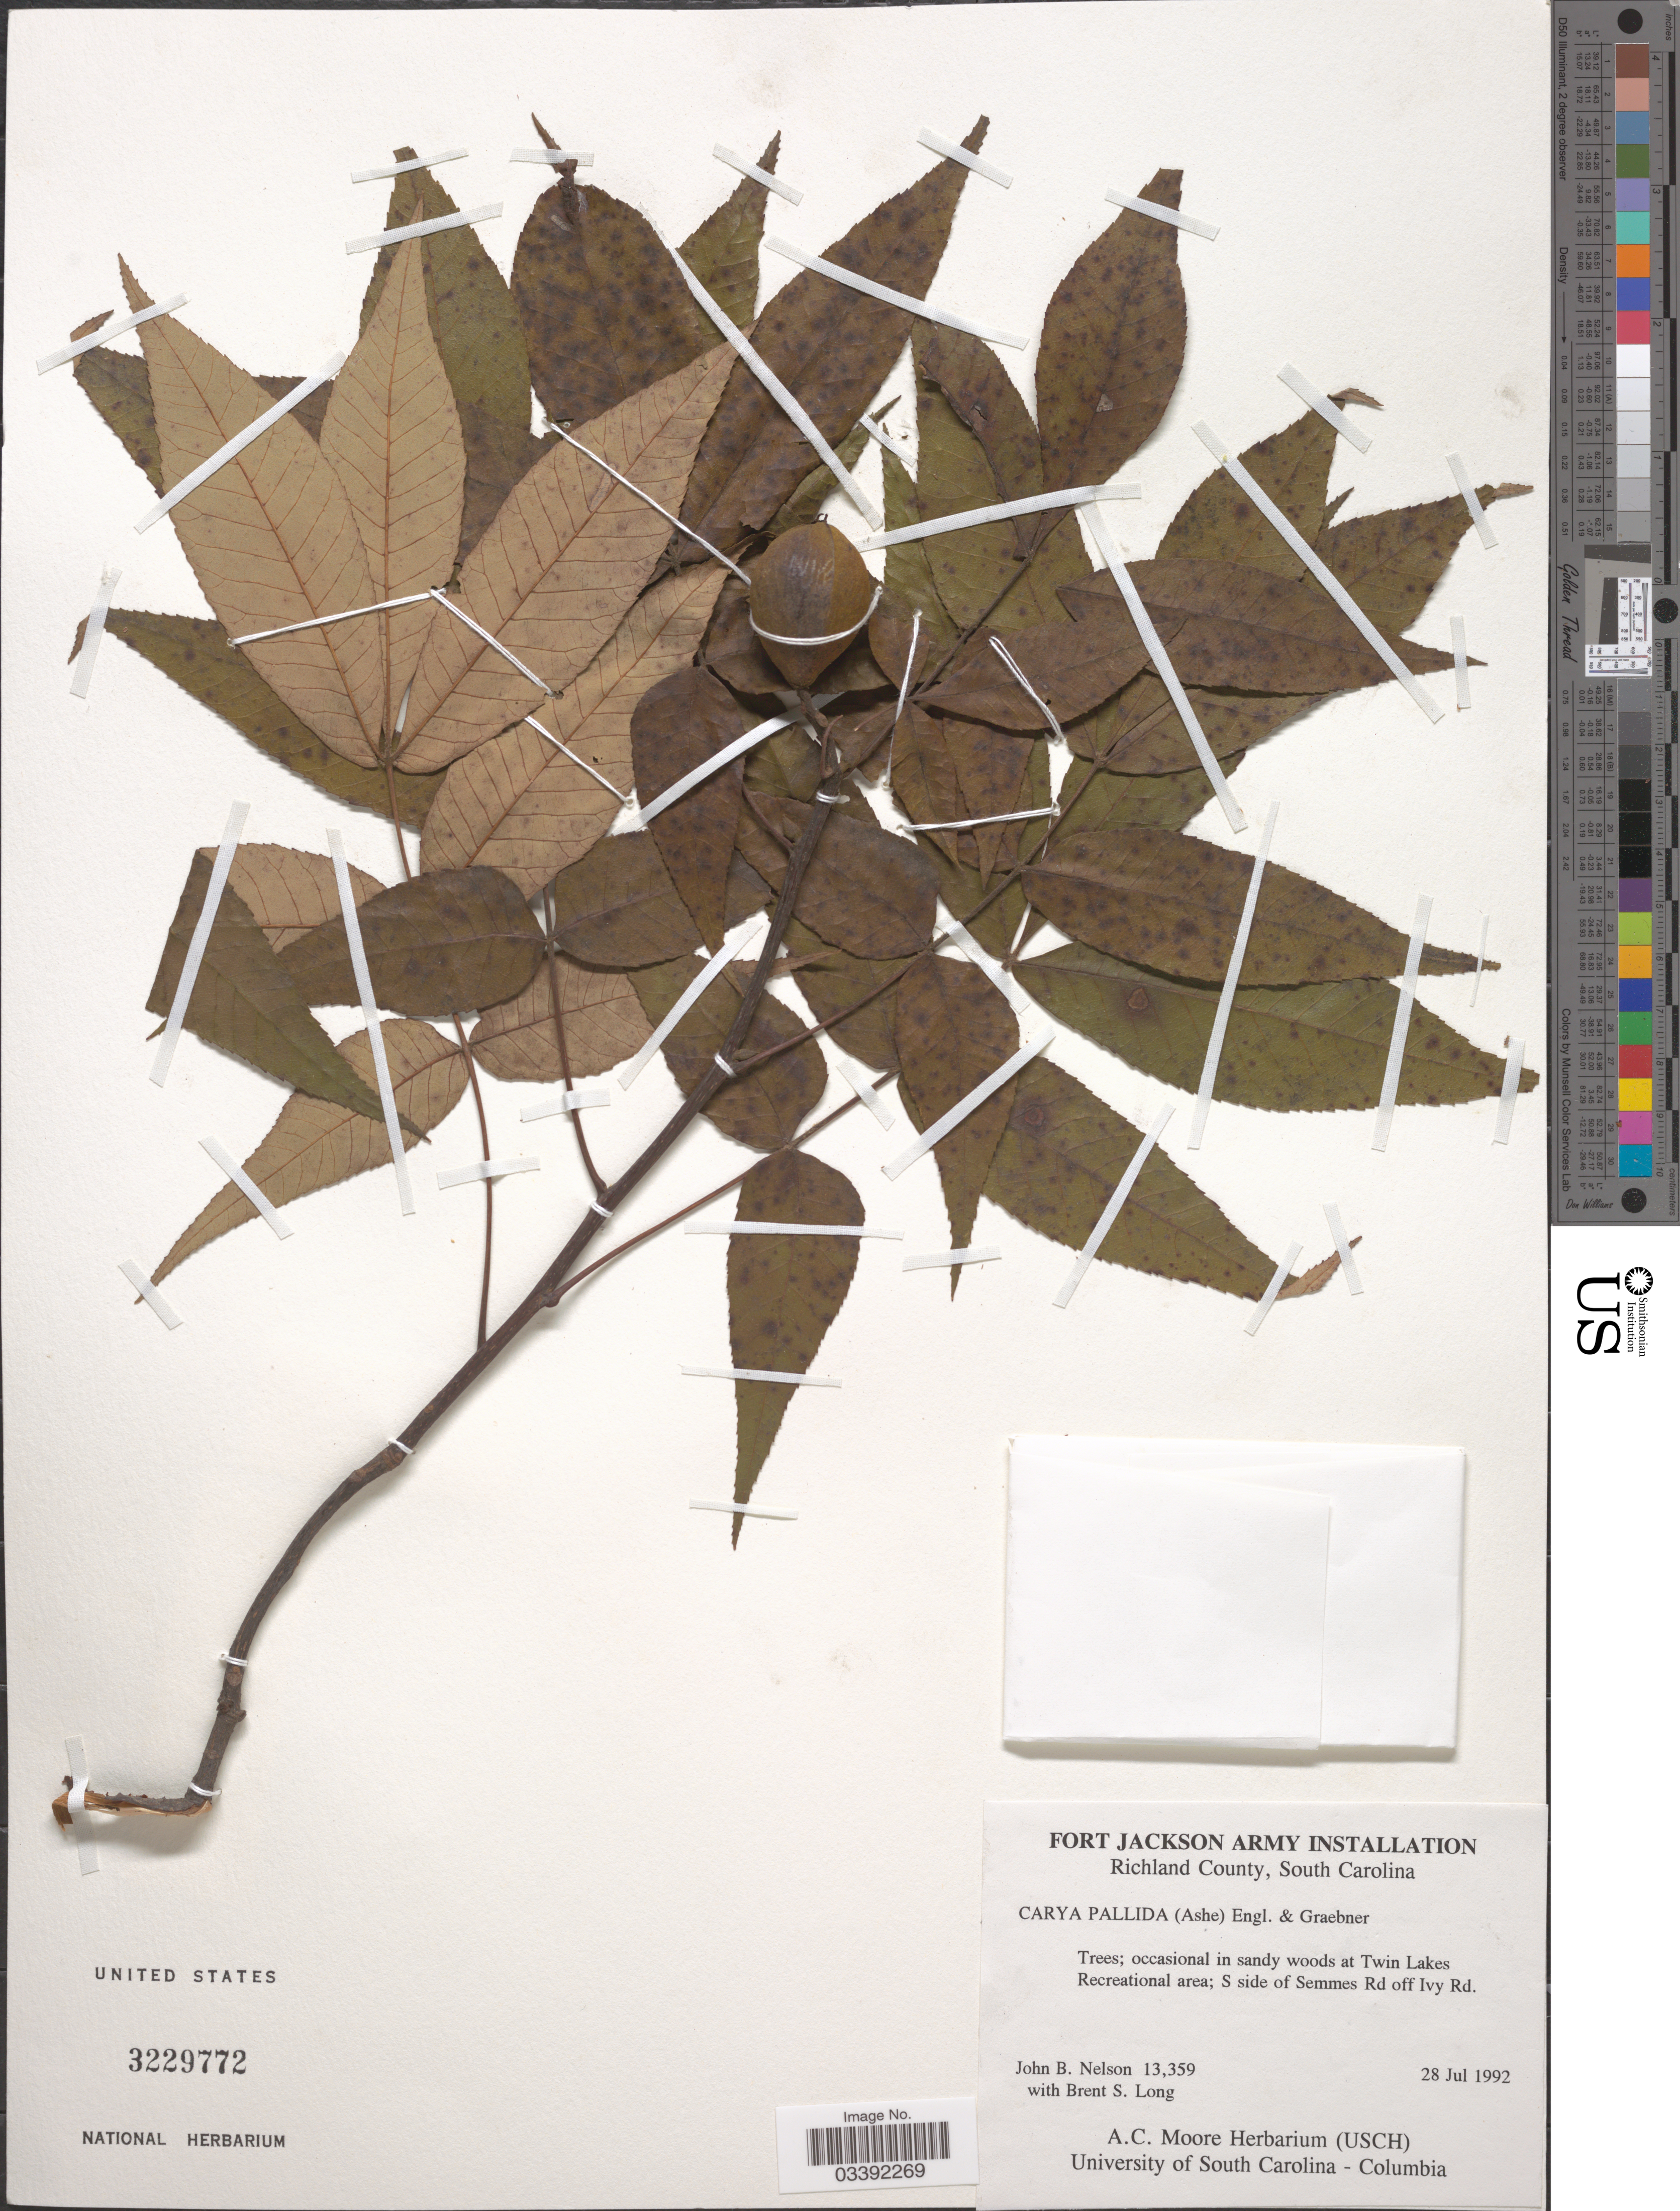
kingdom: Plantae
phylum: Tracheophyta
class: Magnoliopsida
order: Fagales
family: Juglandaceae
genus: Carya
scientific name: Carya pallida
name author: (Ashe) Engl. & Graebner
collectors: J. B. Nelson & B. Long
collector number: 13359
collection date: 1992-07-28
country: United States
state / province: South Carolina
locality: Richland County. At Twin Lakes Recreational area; S side of Semmes Rd off Ivy Rd.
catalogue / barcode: US 3229772